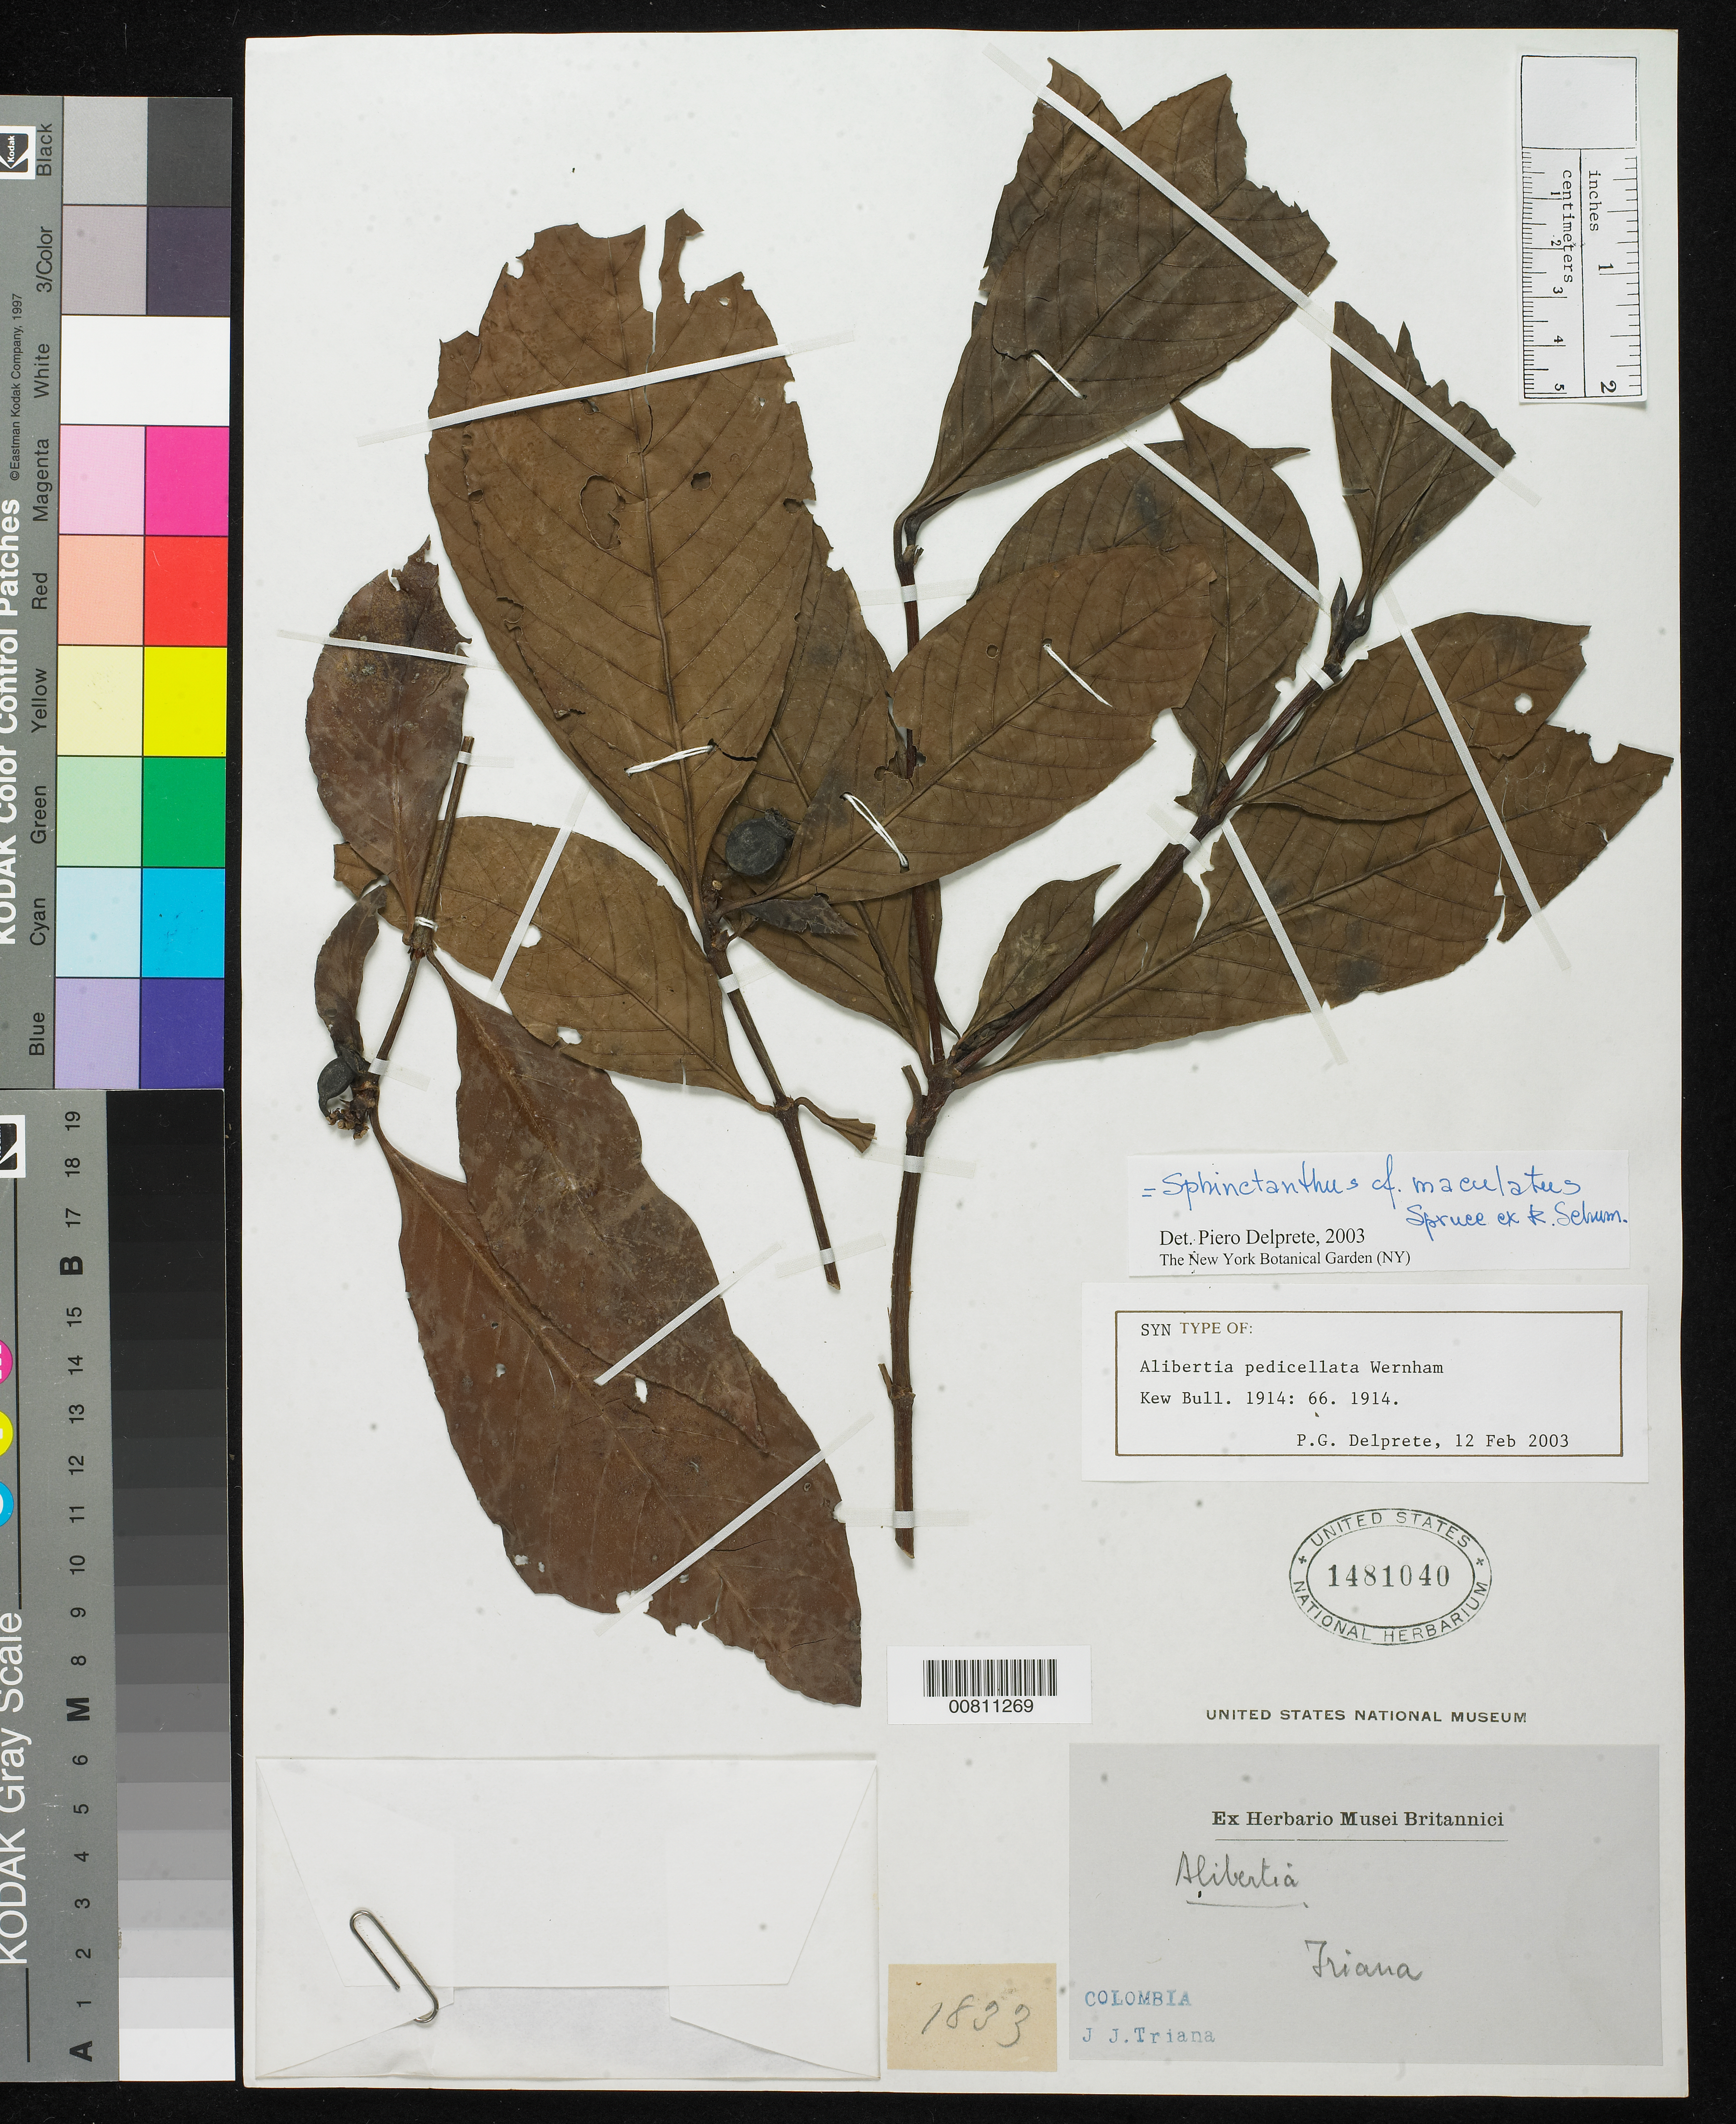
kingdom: Plantae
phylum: Tracheophyta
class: Magnoliopsida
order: Gentianales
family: Rubiaceae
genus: Alibertia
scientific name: Alibertia sp.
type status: Syntype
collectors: J. J. Triana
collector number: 1833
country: Colombia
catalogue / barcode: US 1481040